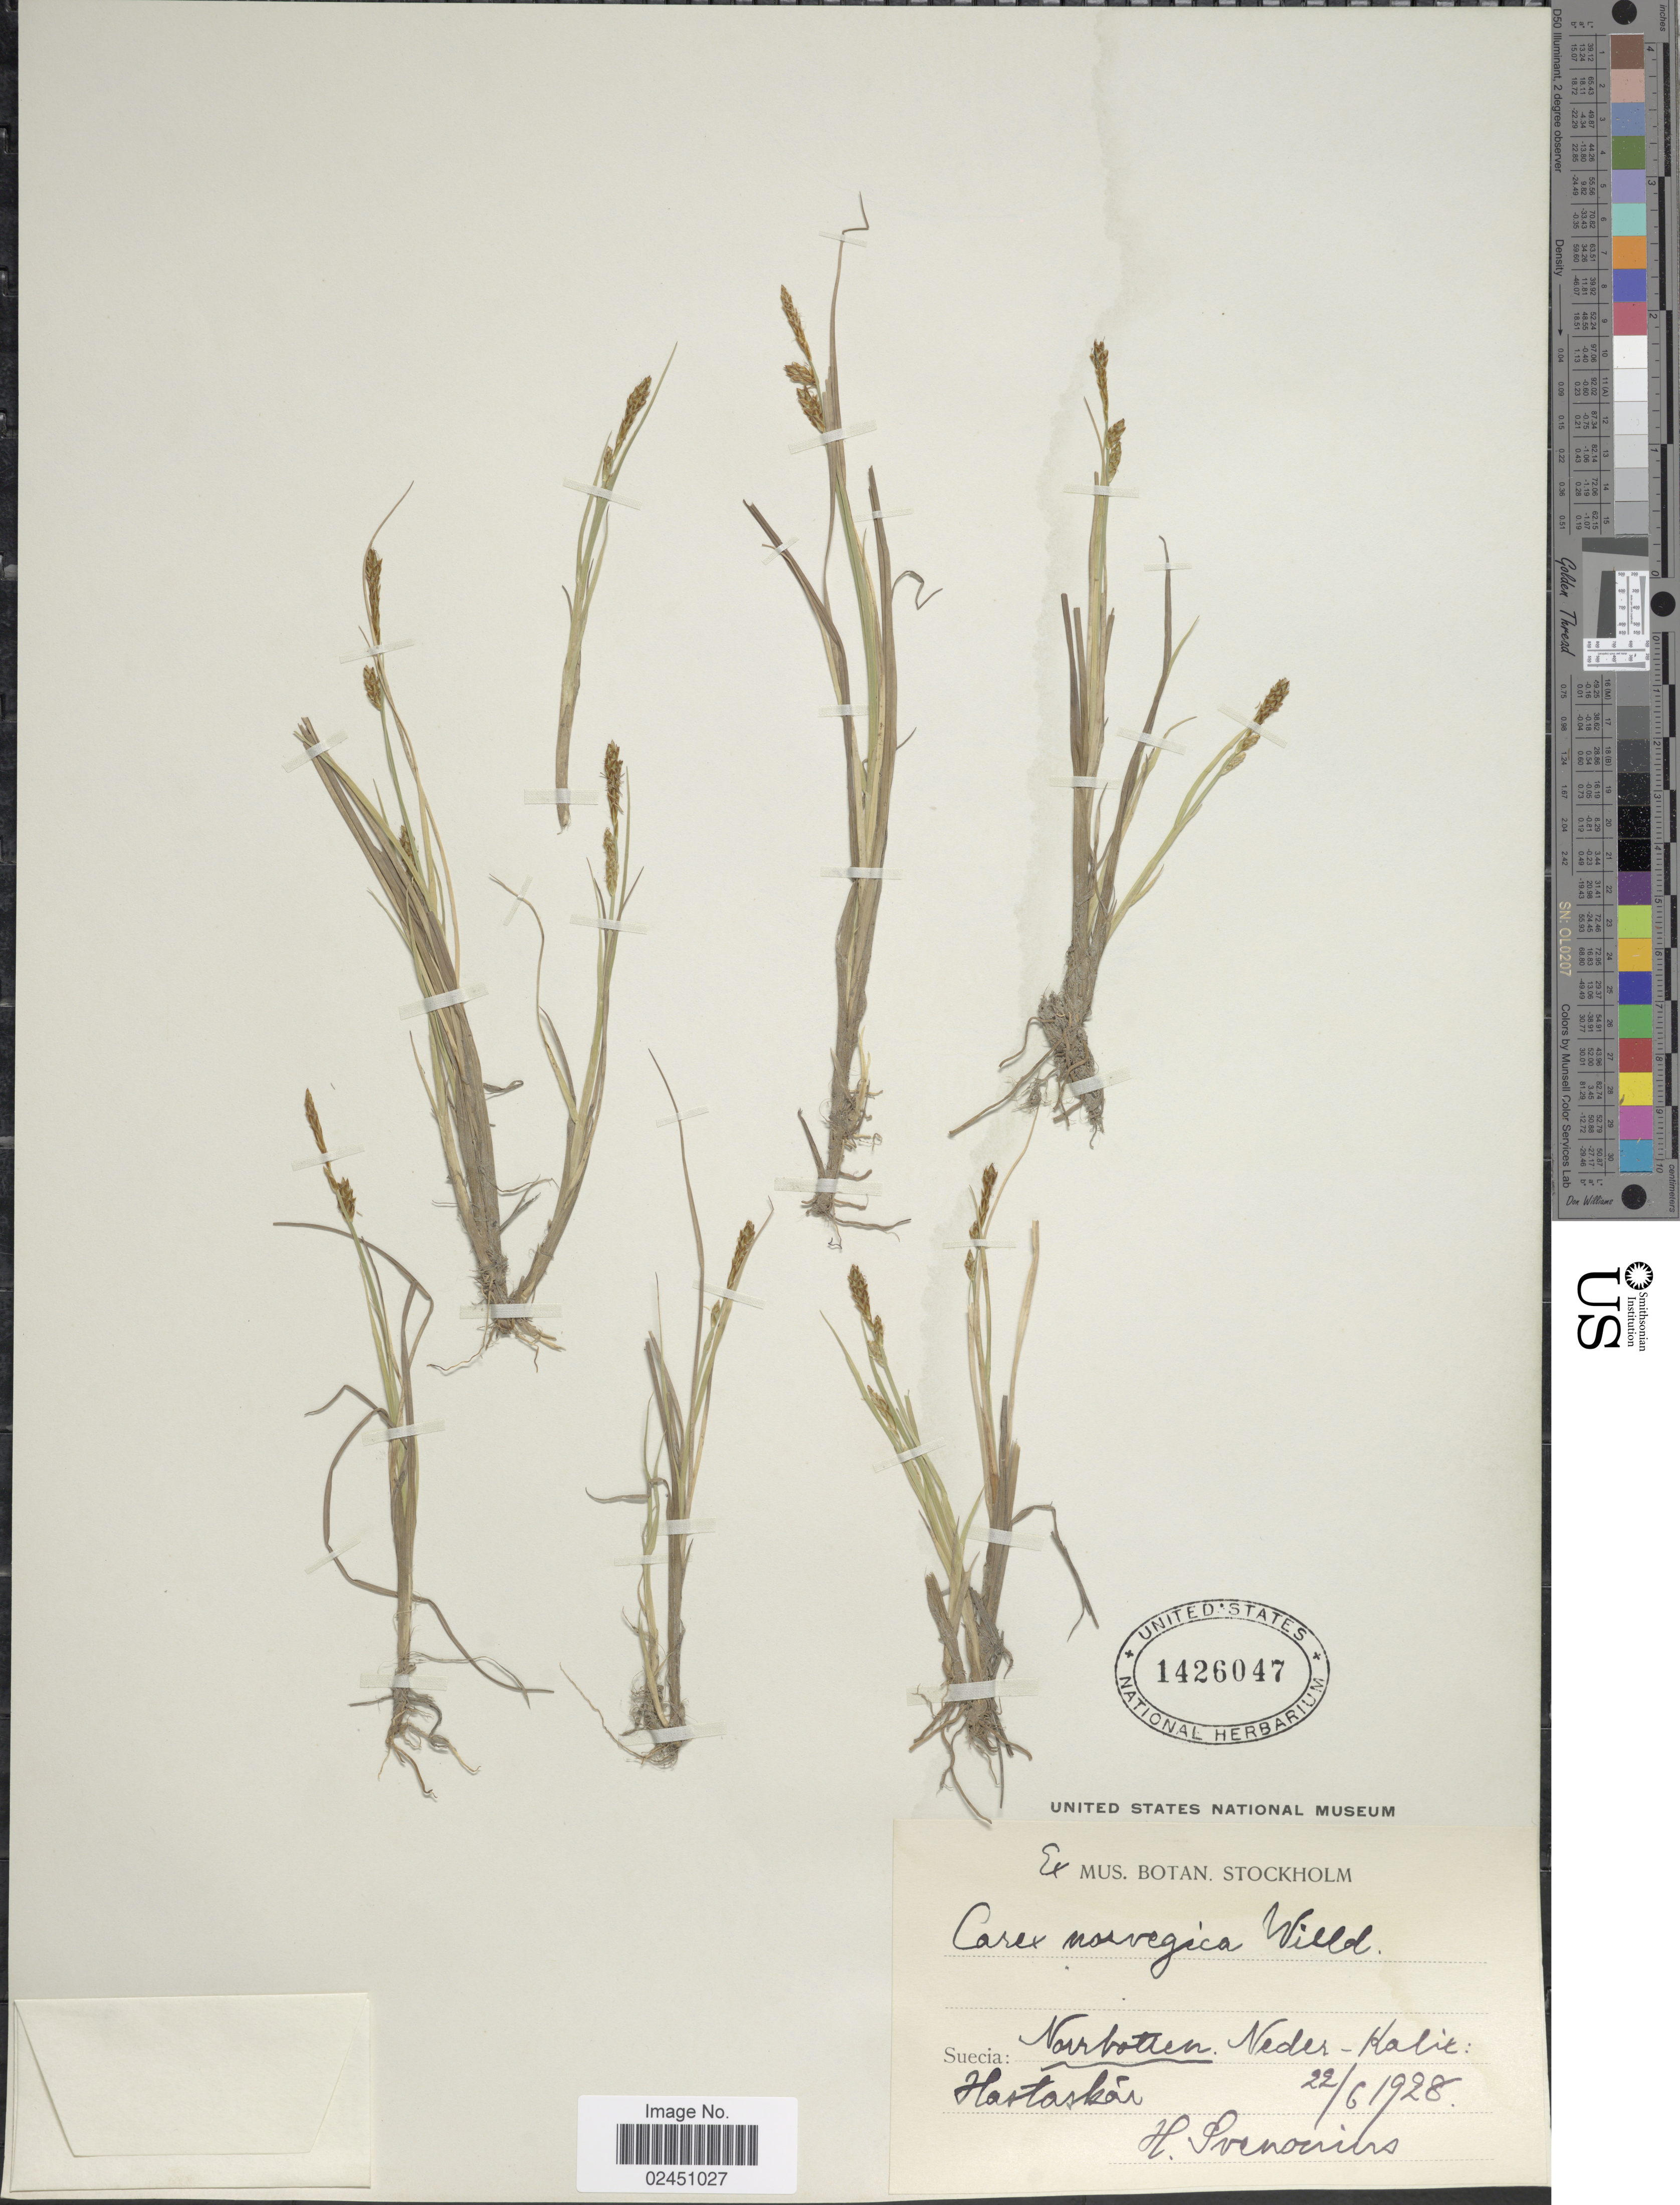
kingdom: Plantae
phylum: Tracheophyta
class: Liliopsida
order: Poales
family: Cyperaceae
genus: Carex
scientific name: Carex norvegica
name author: Retz.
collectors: H. Svenonius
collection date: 1928-06-22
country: Sweden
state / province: Norrbotten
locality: Norrbotten, Neder-Kalix, Hastaskar.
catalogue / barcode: US 1426047